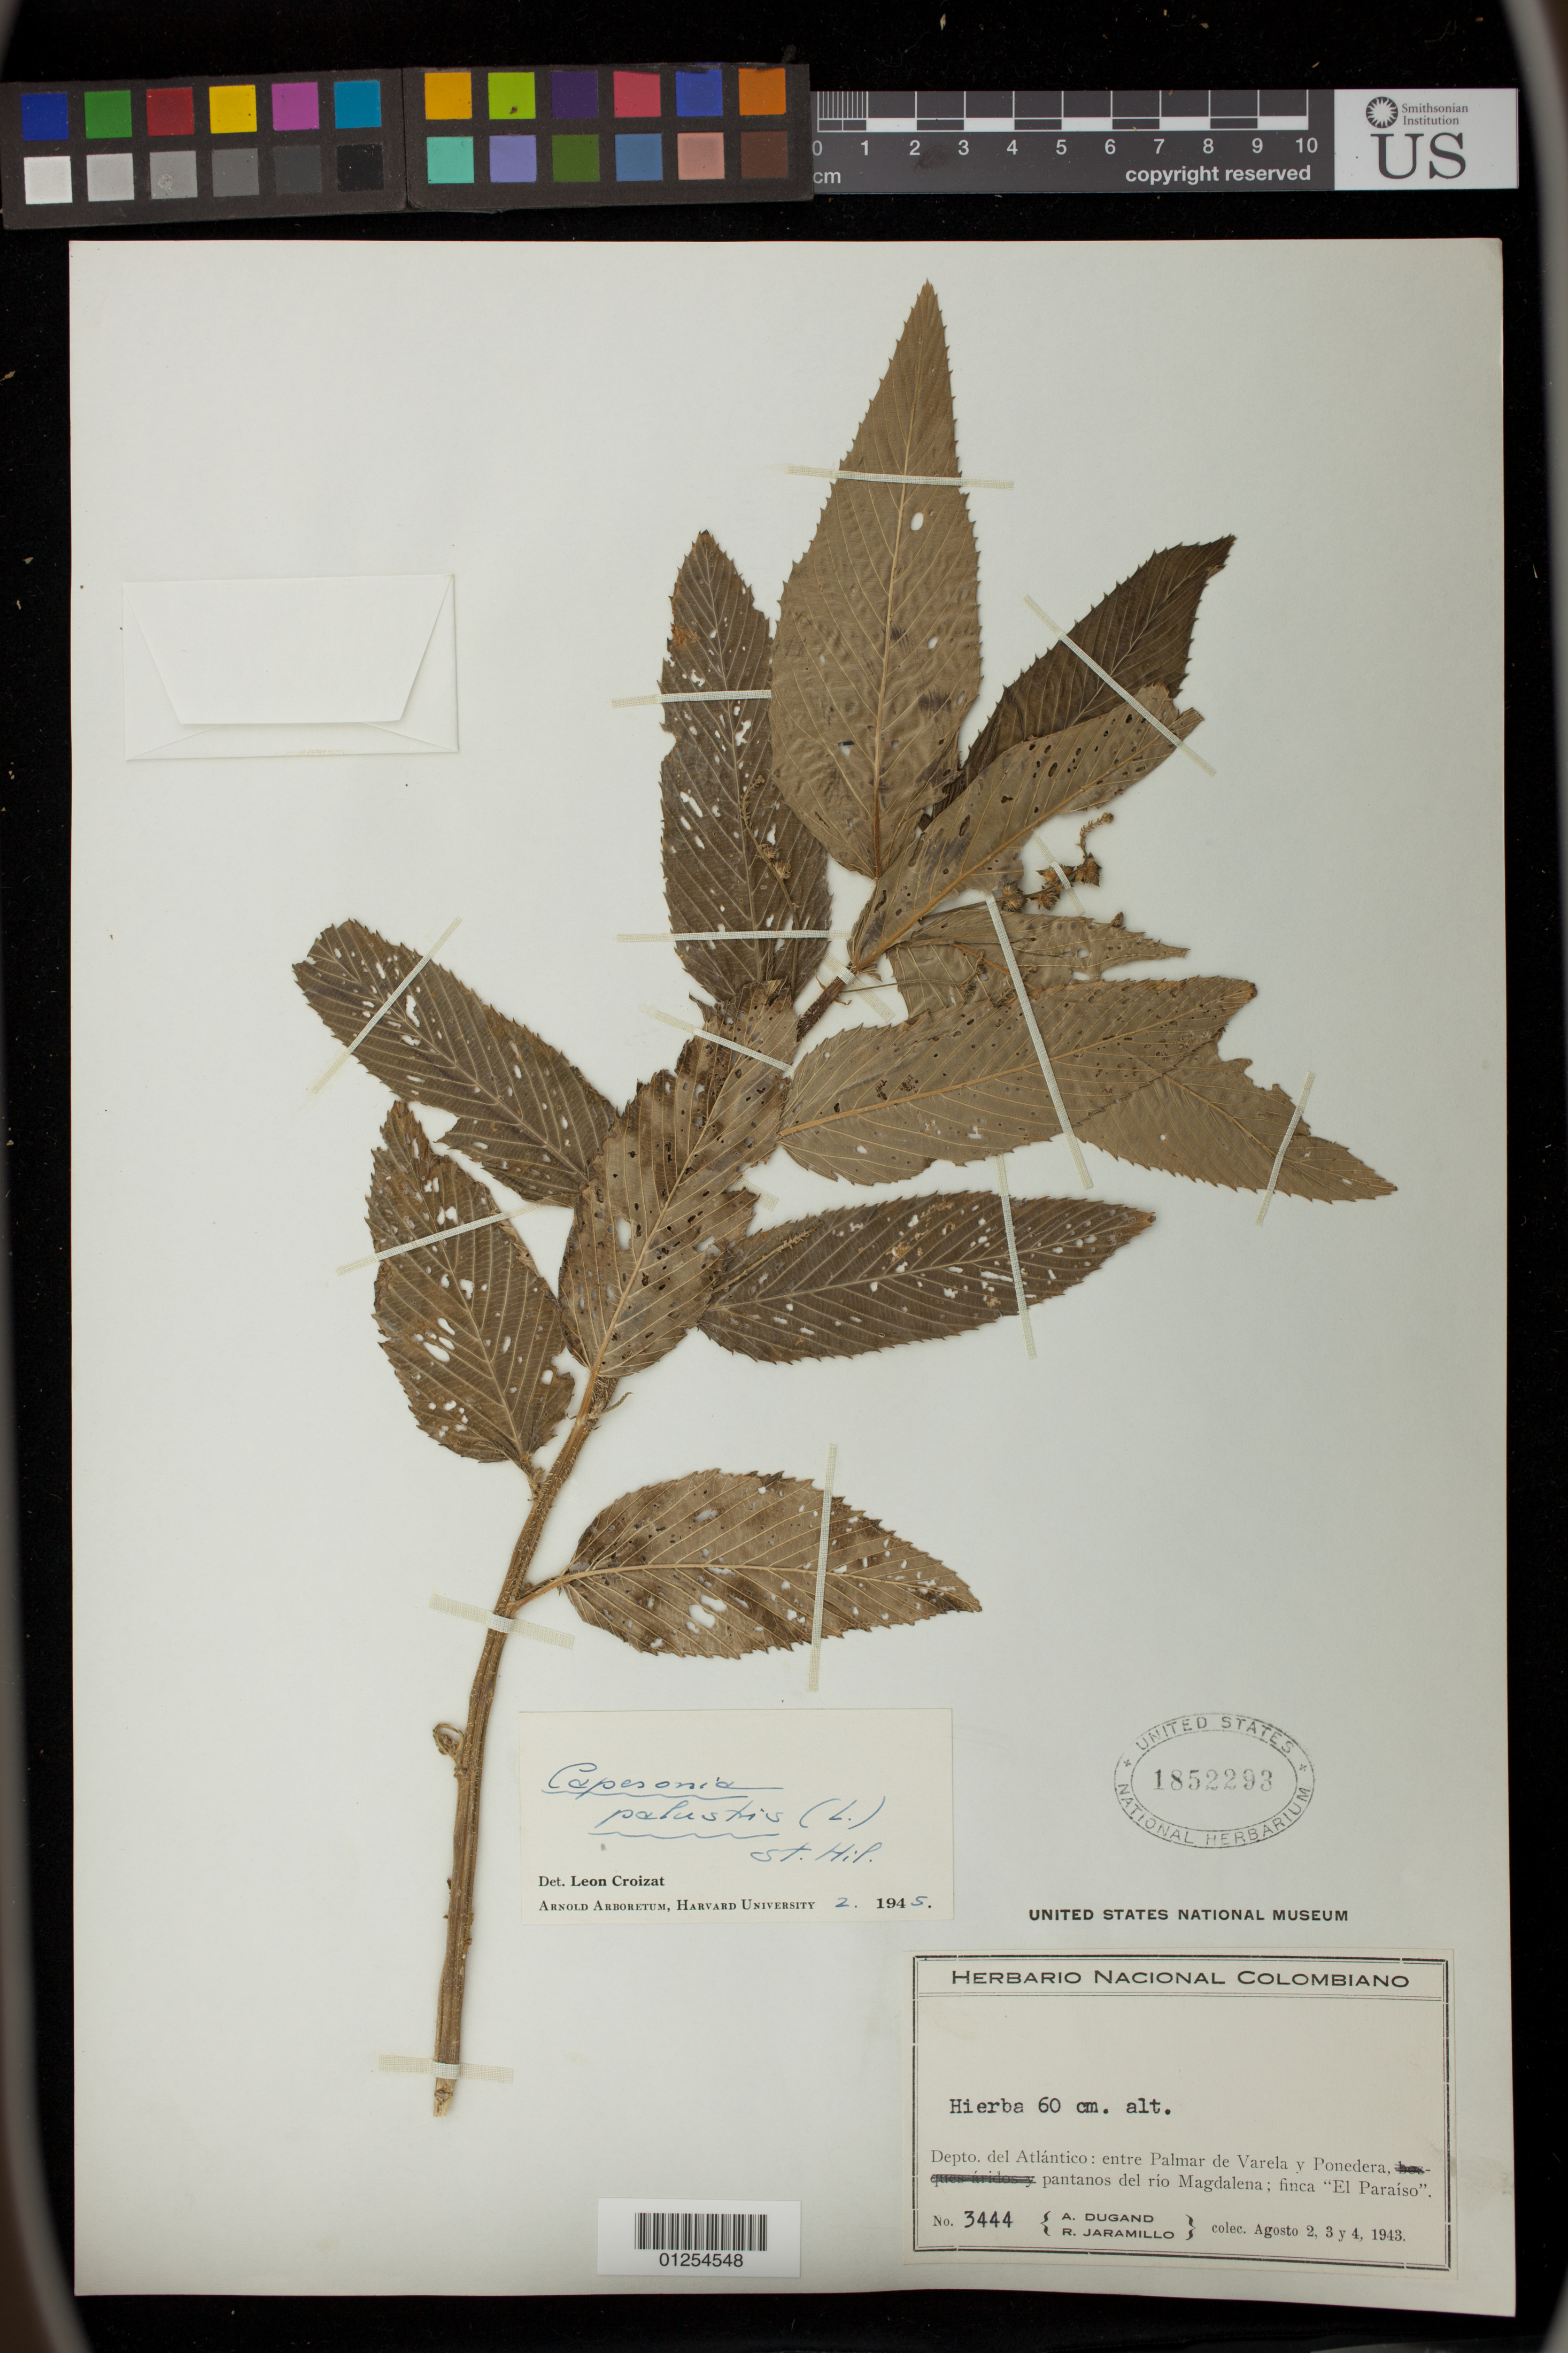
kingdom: Plantae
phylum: Tracheophyta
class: Magnoliopsida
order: Malpighiales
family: Euphorbiaceae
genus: Caperonia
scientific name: Caperonia palustris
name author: (L.) A. St.-Hil.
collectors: A. Dugand & R. Jaramillo M.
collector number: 3444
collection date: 1943-08-02/1943-08-04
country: Colombia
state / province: Atlántico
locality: Entre Palmar de Varela y Ponedera, pantanos del rio Magdalena; finca "El Paraiso".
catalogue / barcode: US 1852293